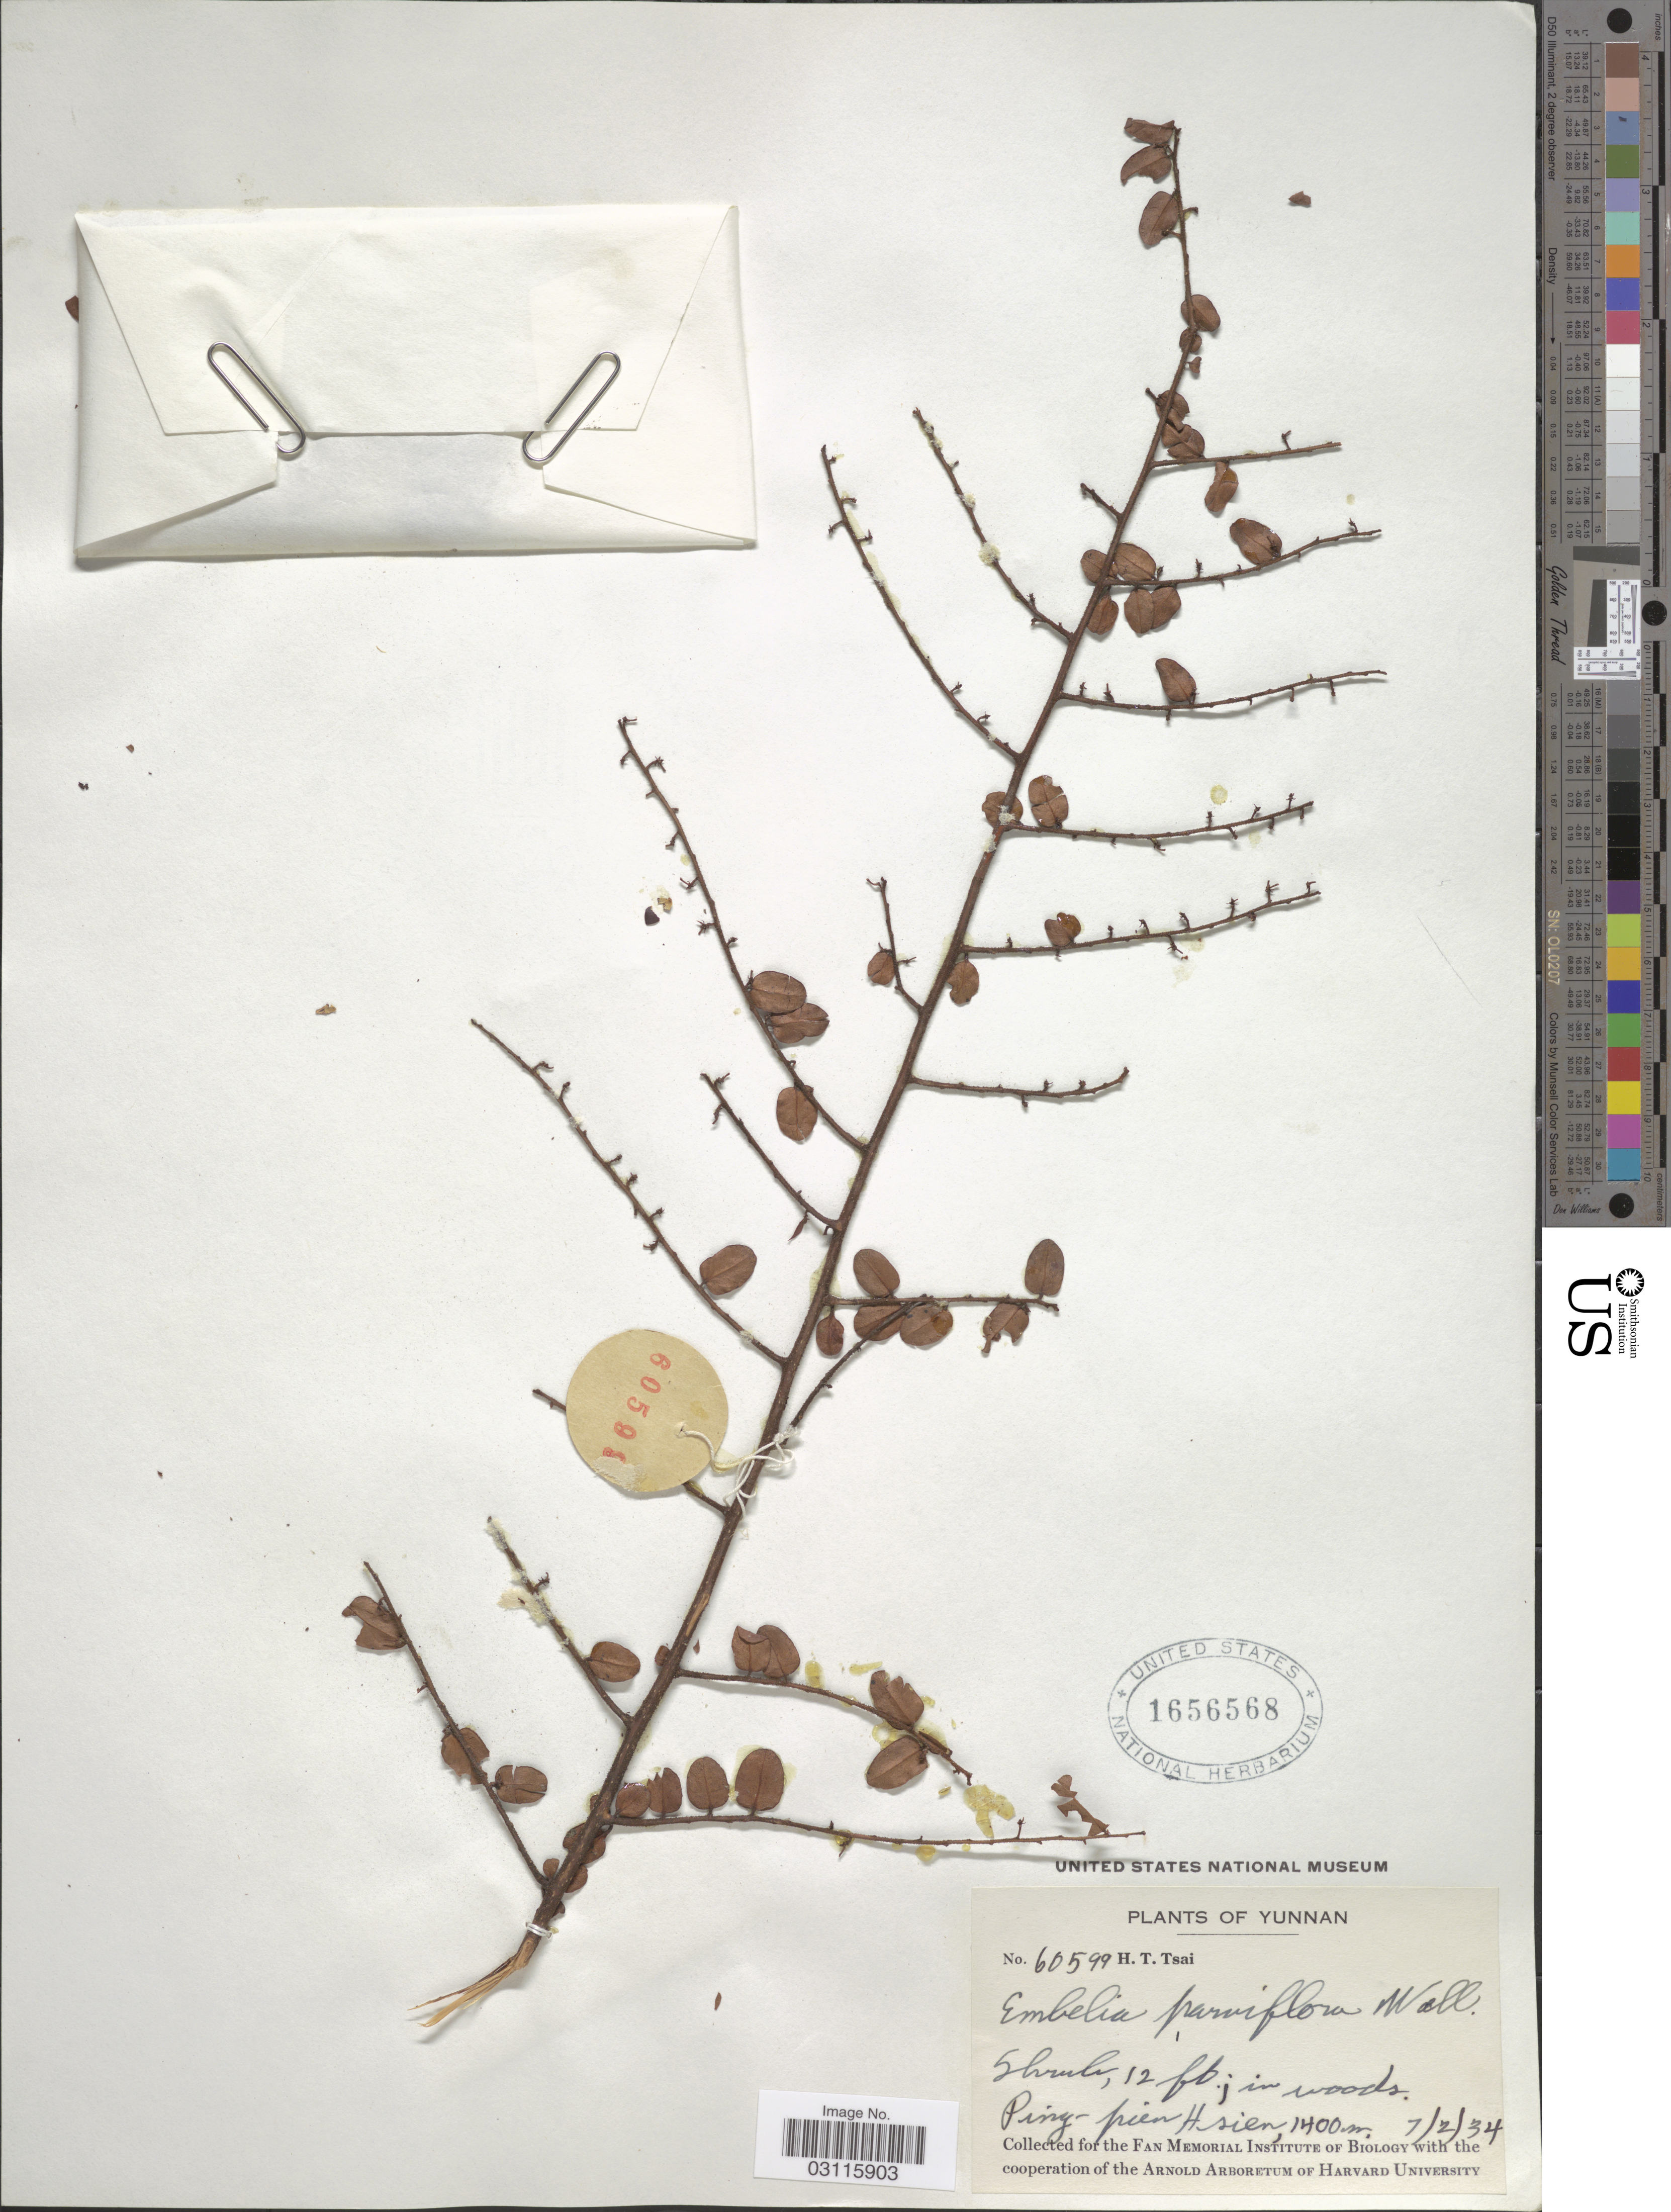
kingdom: Plantae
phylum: Tracheophyta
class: Magnoliopsida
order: Ericales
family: Primulaceae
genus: Embelia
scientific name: Embelia parviflora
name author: Wall. ex A. DC.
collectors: H. Tsai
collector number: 60599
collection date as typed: Transcribed d/m/y: 7/2/34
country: China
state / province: Yunnan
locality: Ping-pine Hsien.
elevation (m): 1400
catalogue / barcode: US 1656568